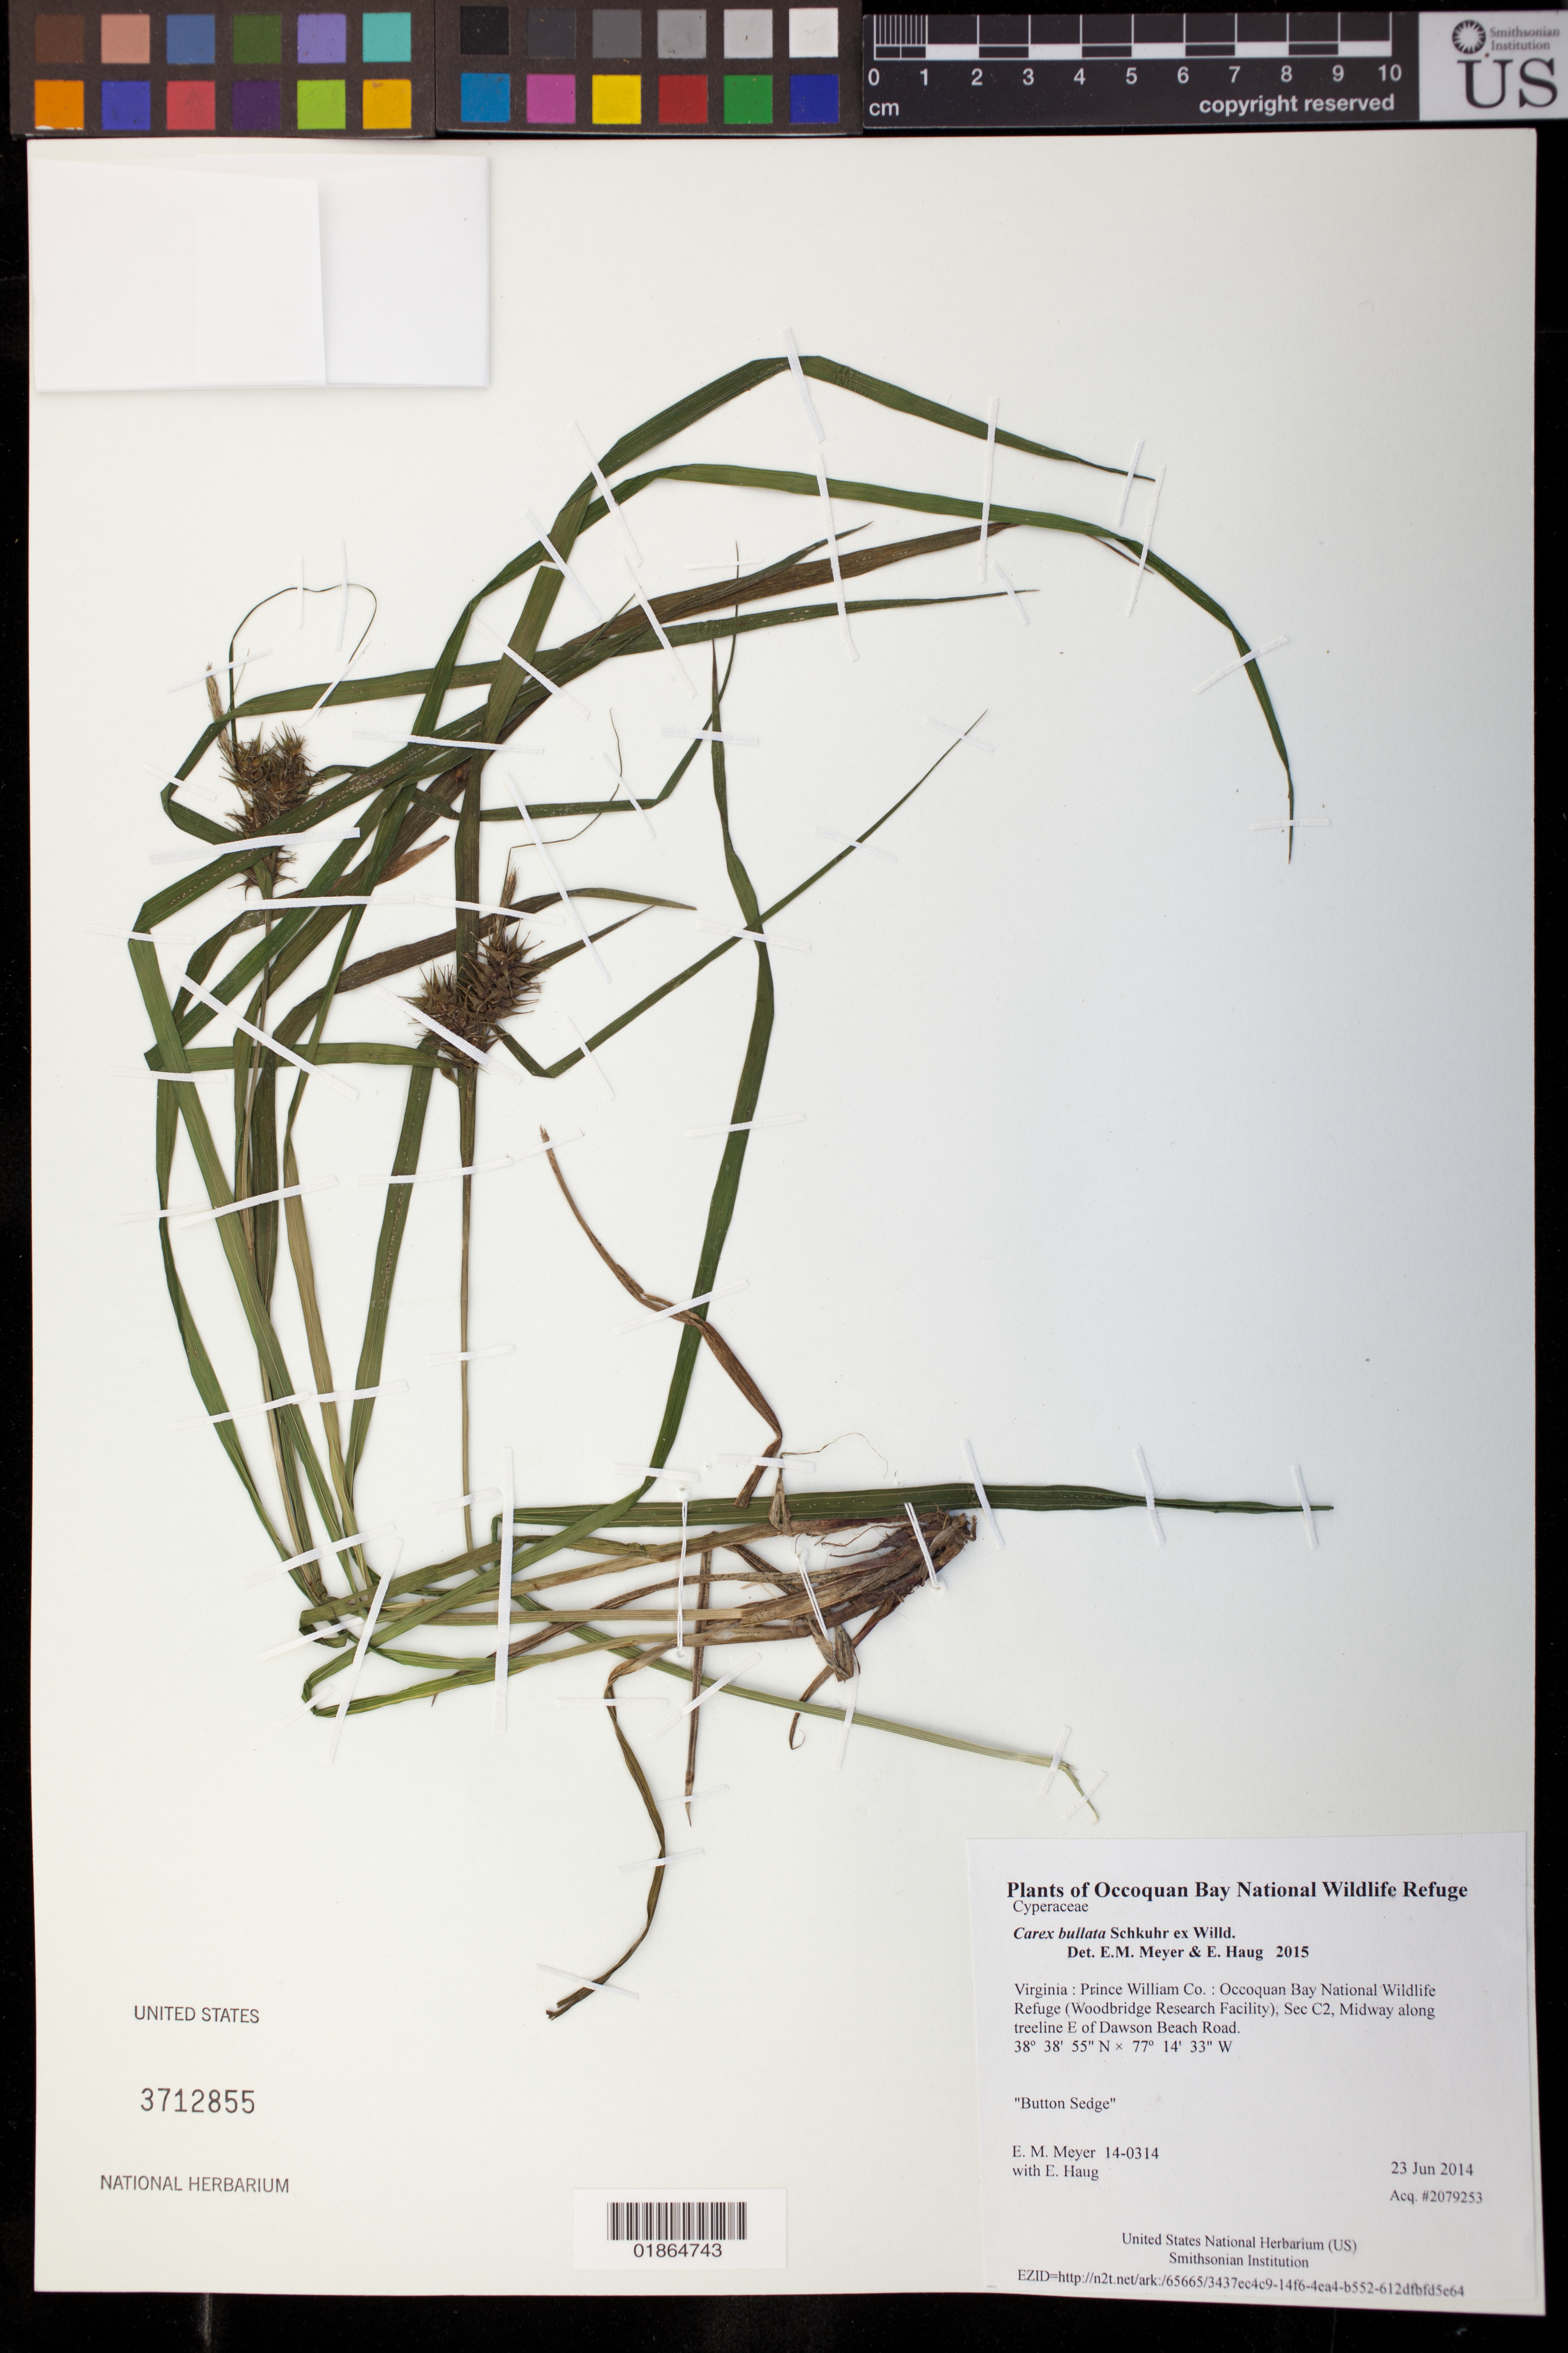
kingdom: Plantae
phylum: Tracheophyta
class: Liliopsida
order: Poales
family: Cyperaceae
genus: Carex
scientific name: Carex bullata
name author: Schkuhr ex Willd.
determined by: Meyer, E. M.; Haug, E.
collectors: E. M. Meyer & E. Haug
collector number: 14-0314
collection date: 2014-06-23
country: United States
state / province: Virginia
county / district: Prince William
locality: Occoquan Bay National Wildlife Refuge (Woodbridge Research Facility); Sec C2, Midway along treeline E of Dawson Beach Road.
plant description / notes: Button Sedge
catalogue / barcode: US 3712855